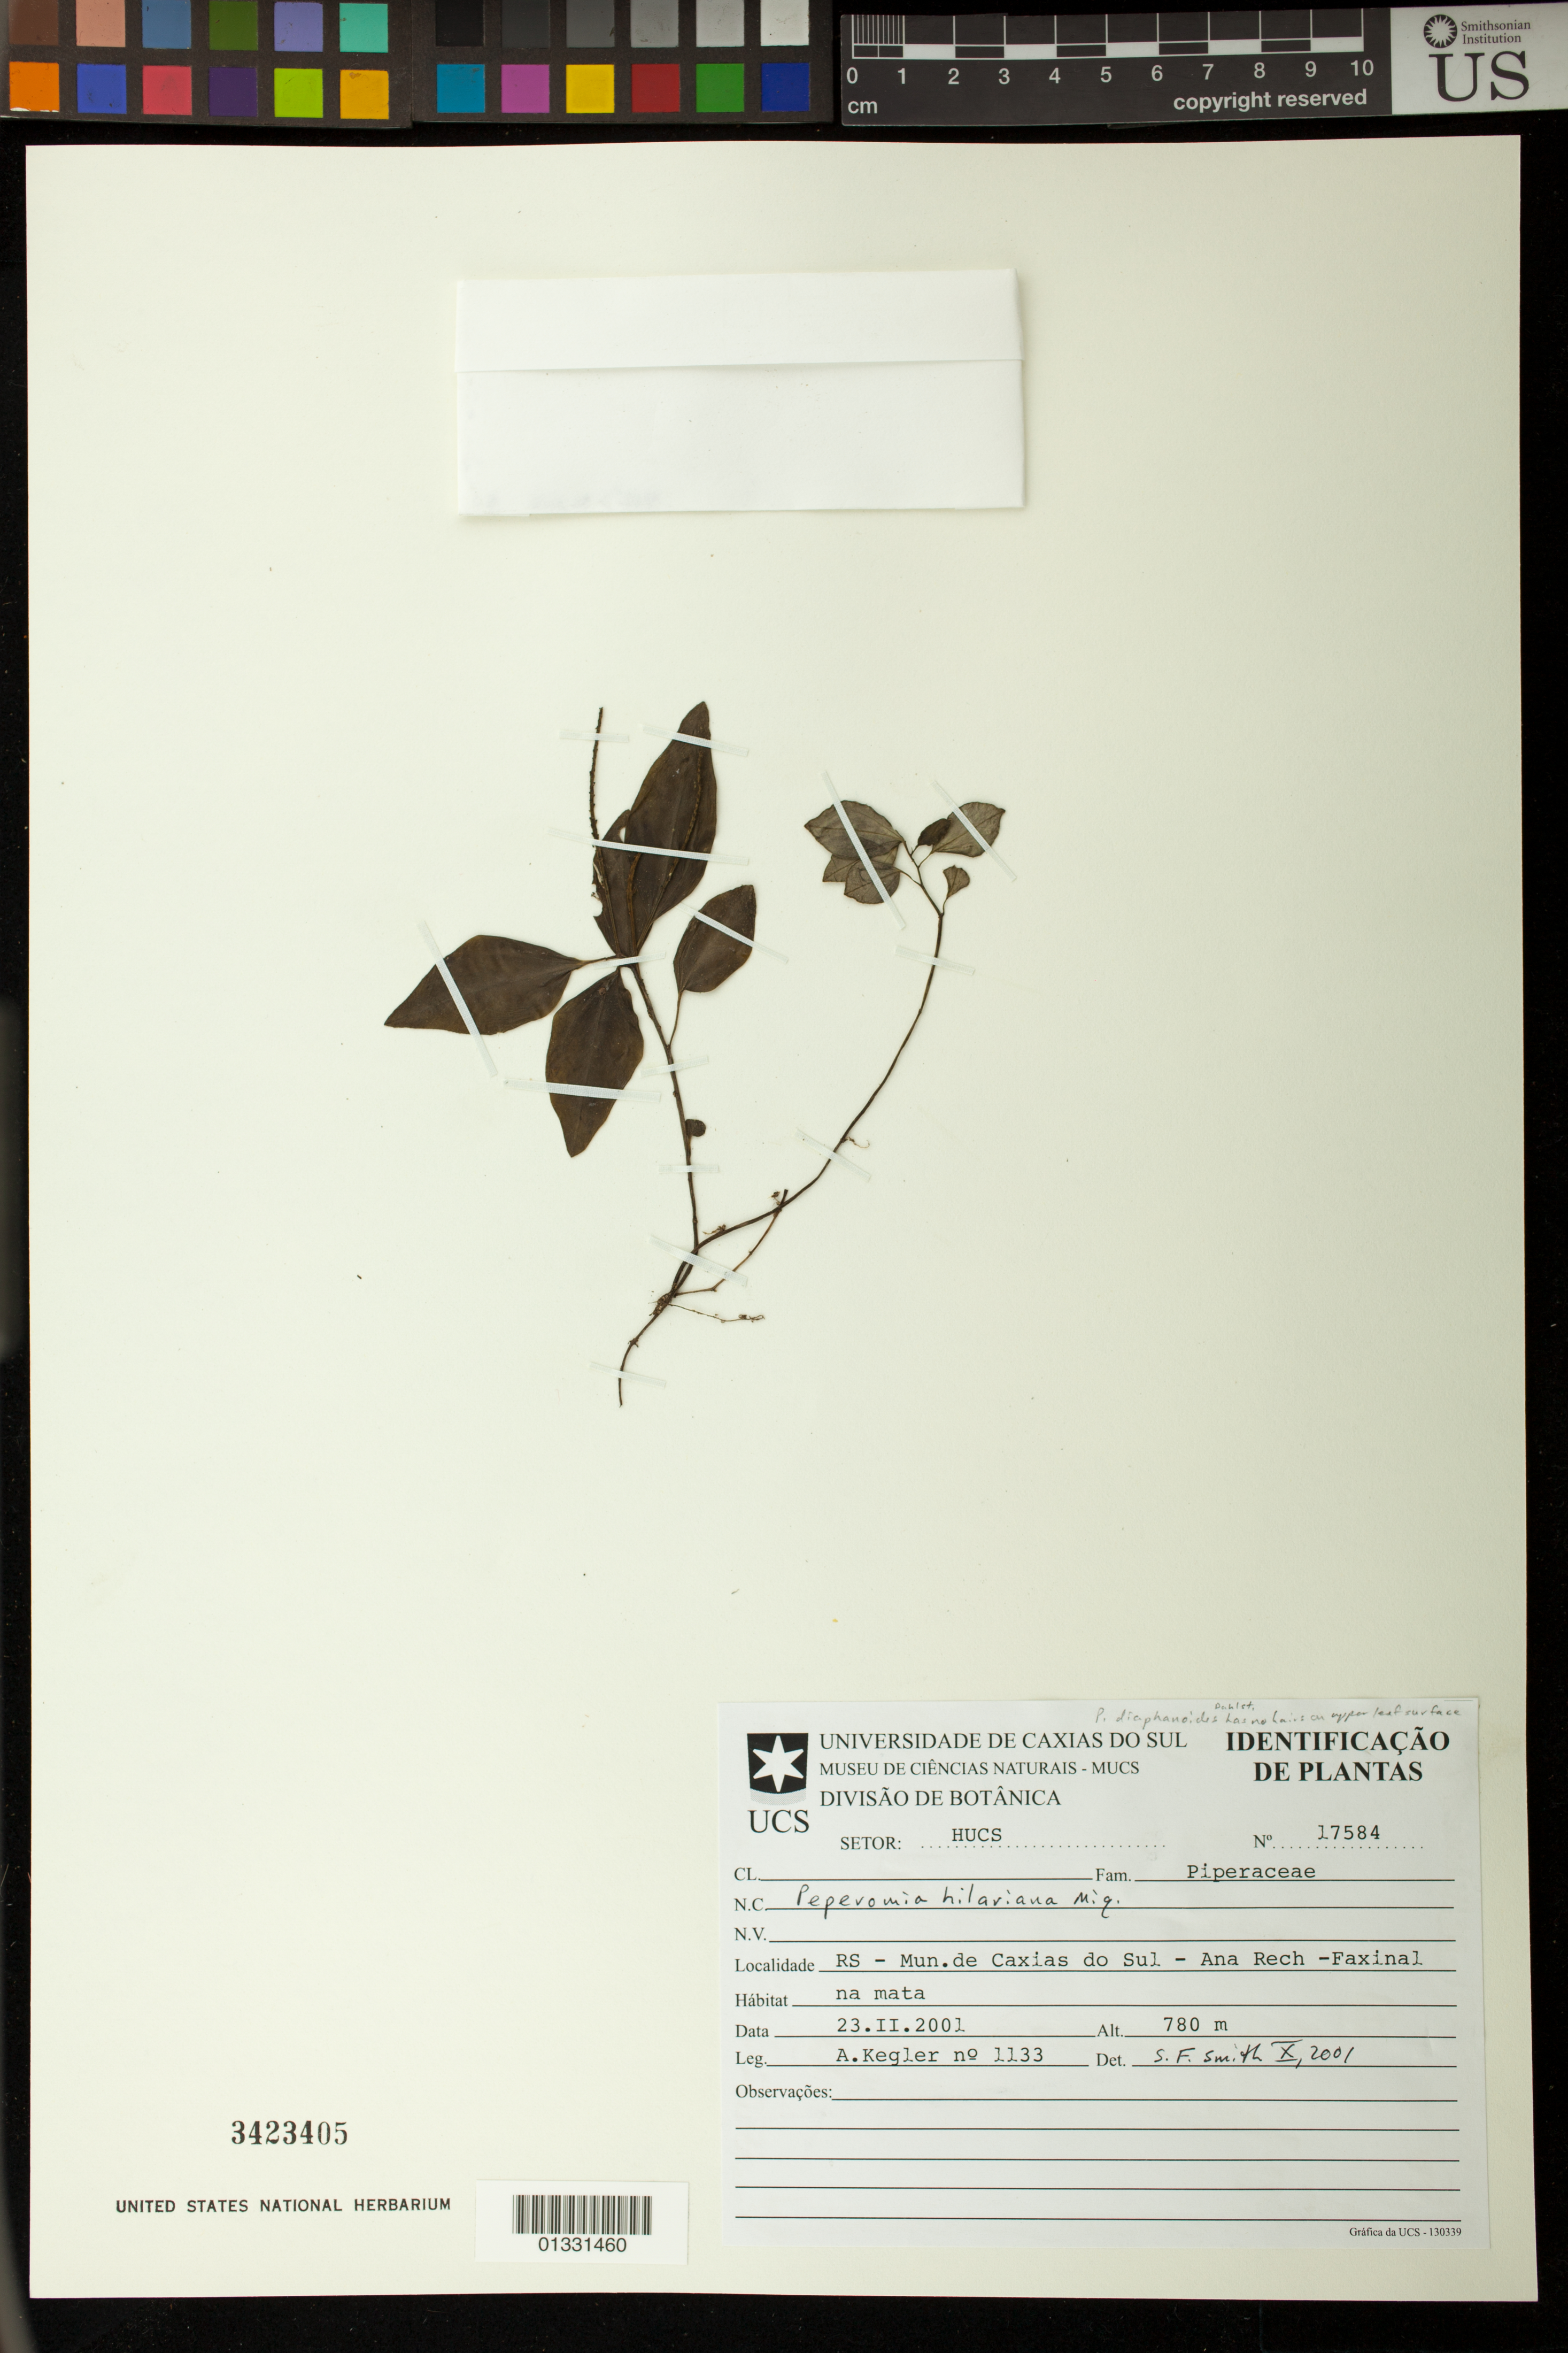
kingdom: Plantae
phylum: Tracheophyta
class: Magnoliopsida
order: Piperales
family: Piperaceae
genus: Peperomia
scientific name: Peperomia hilariana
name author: Miq.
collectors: A. Kegler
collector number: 1133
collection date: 2001-02-23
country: Brazil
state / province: Rio Grande do Sul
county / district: Caxias do Sul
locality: Ana Rech - Faxinal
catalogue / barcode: US 3423405